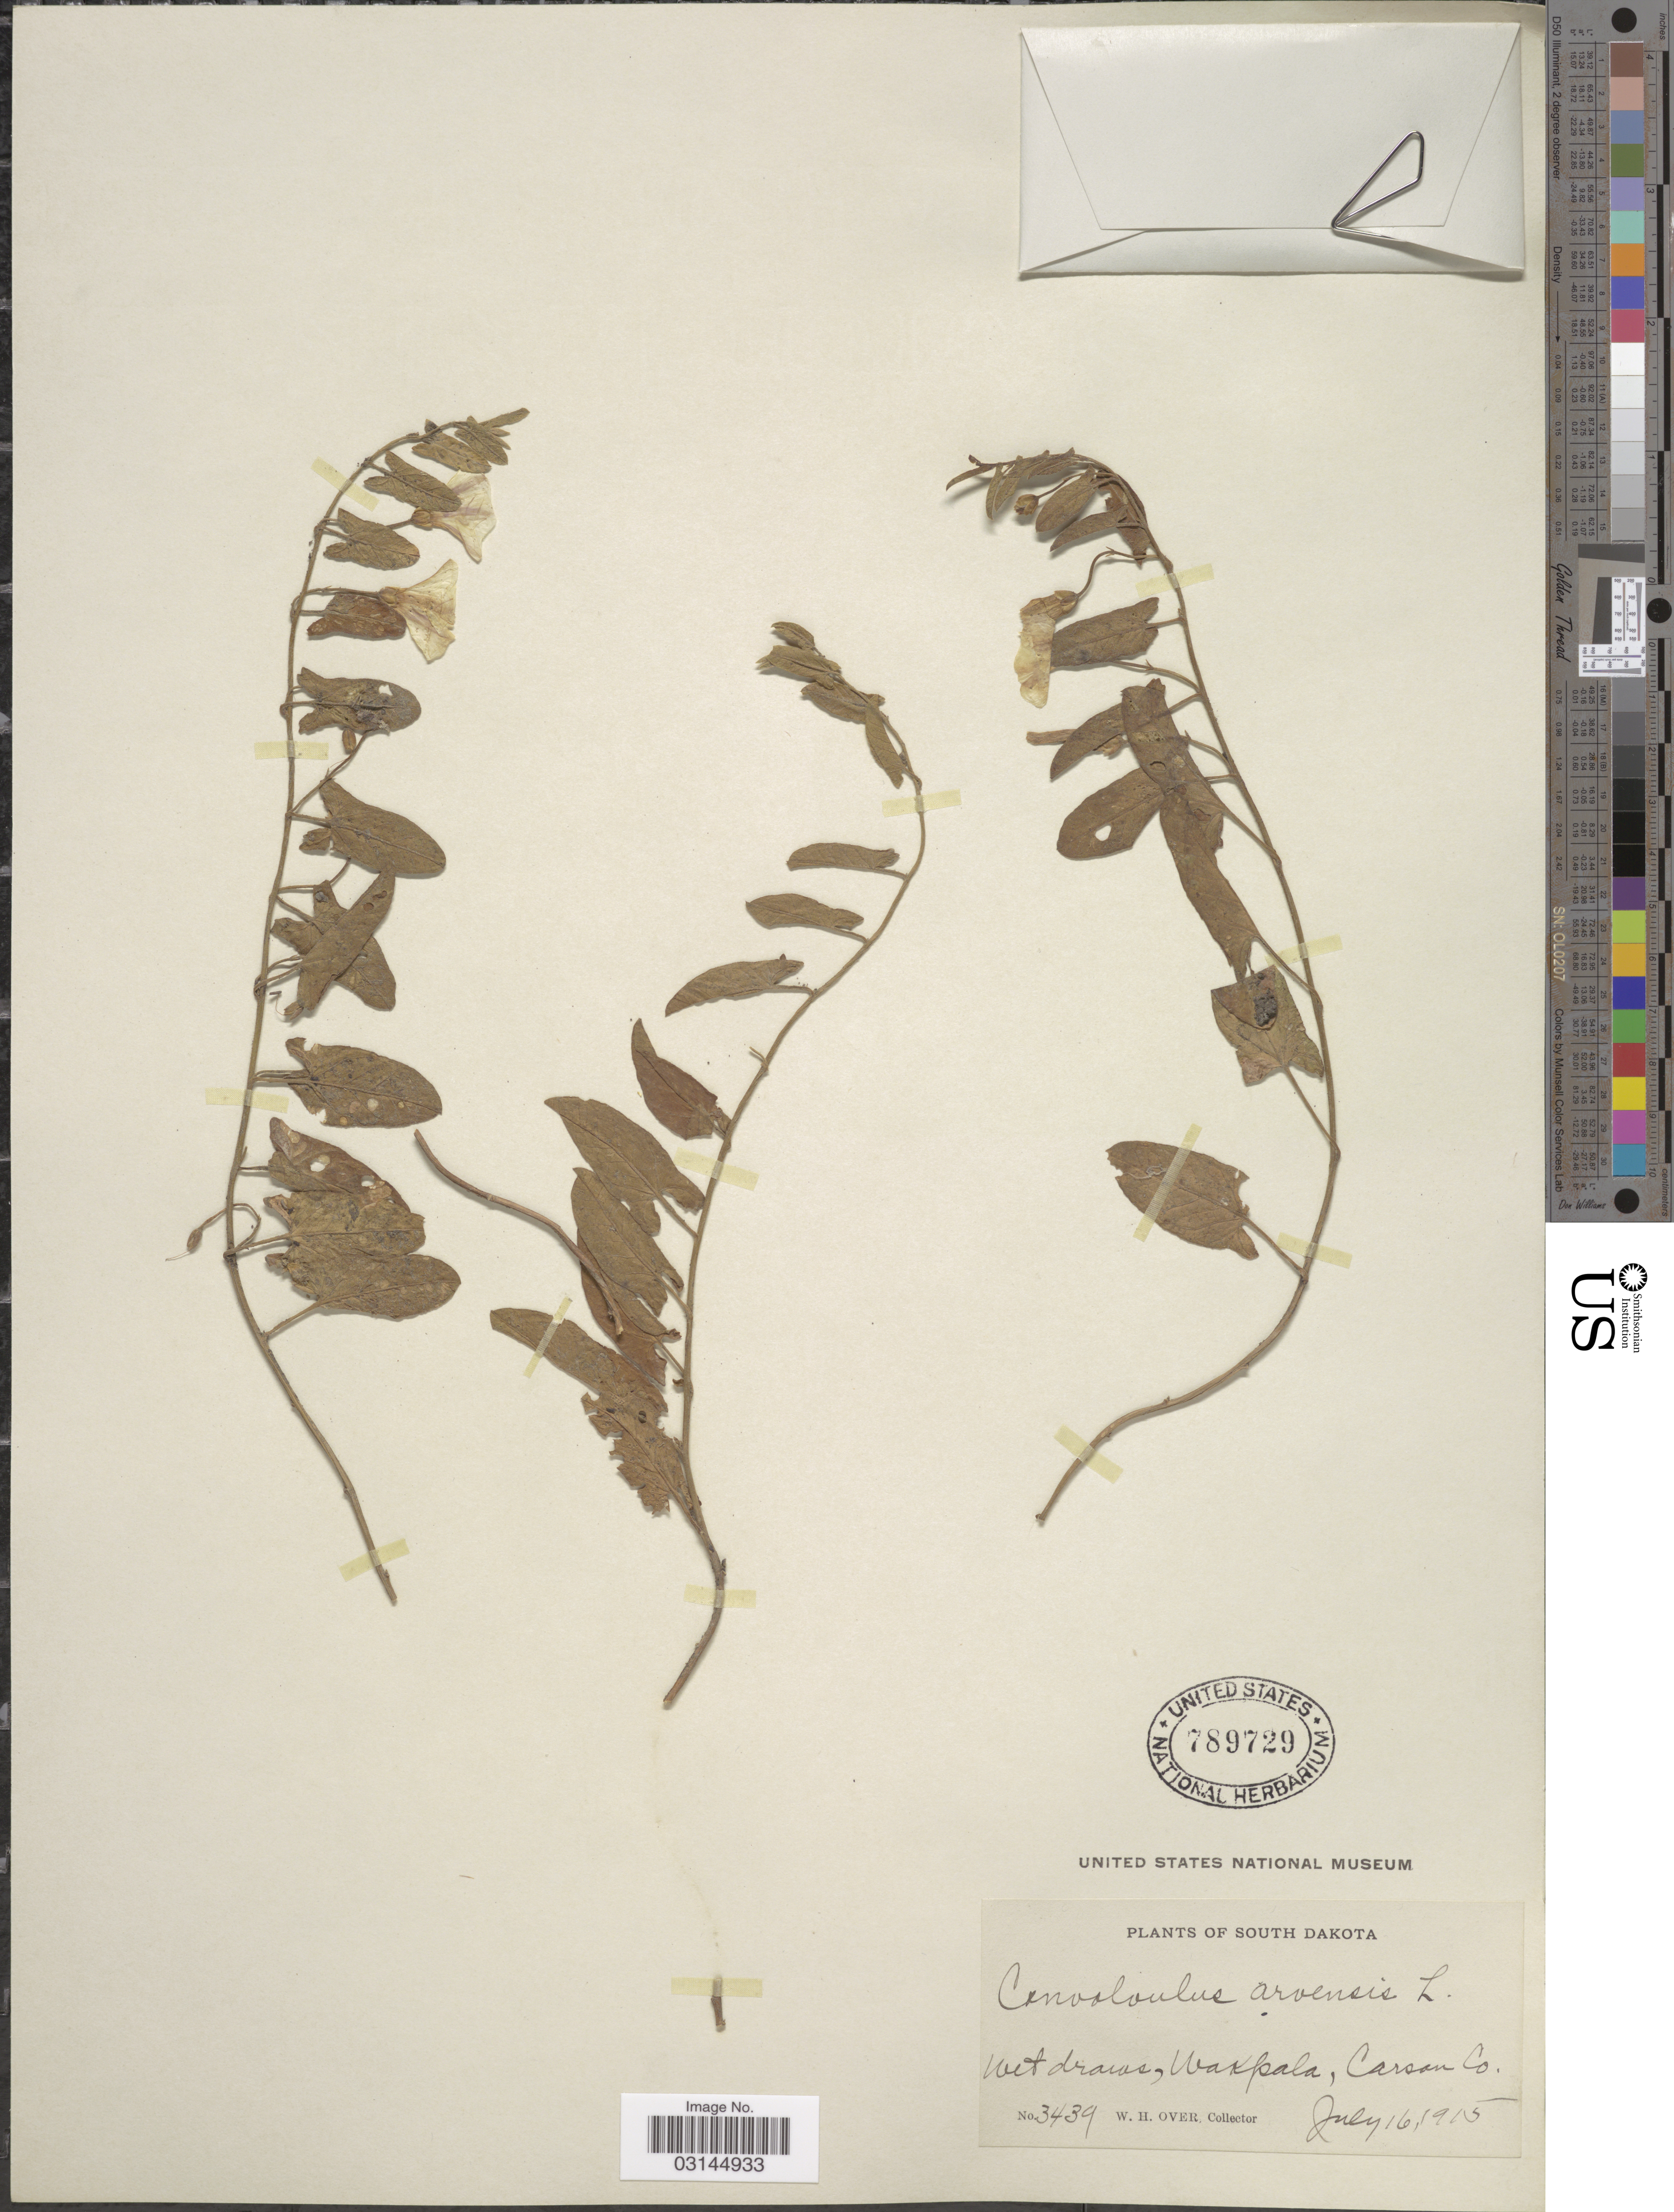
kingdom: Plantae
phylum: Tracheophyta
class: Magnoliopsida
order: Solanales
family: Convolvulaceae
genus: Convolvulus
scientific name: Convolvulus arvensis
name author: L.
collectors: W. Over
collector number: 3439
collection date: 1915-07-16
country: United States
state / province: South Dakota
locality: Wakpala, Carson Co.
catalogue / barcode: US 789729